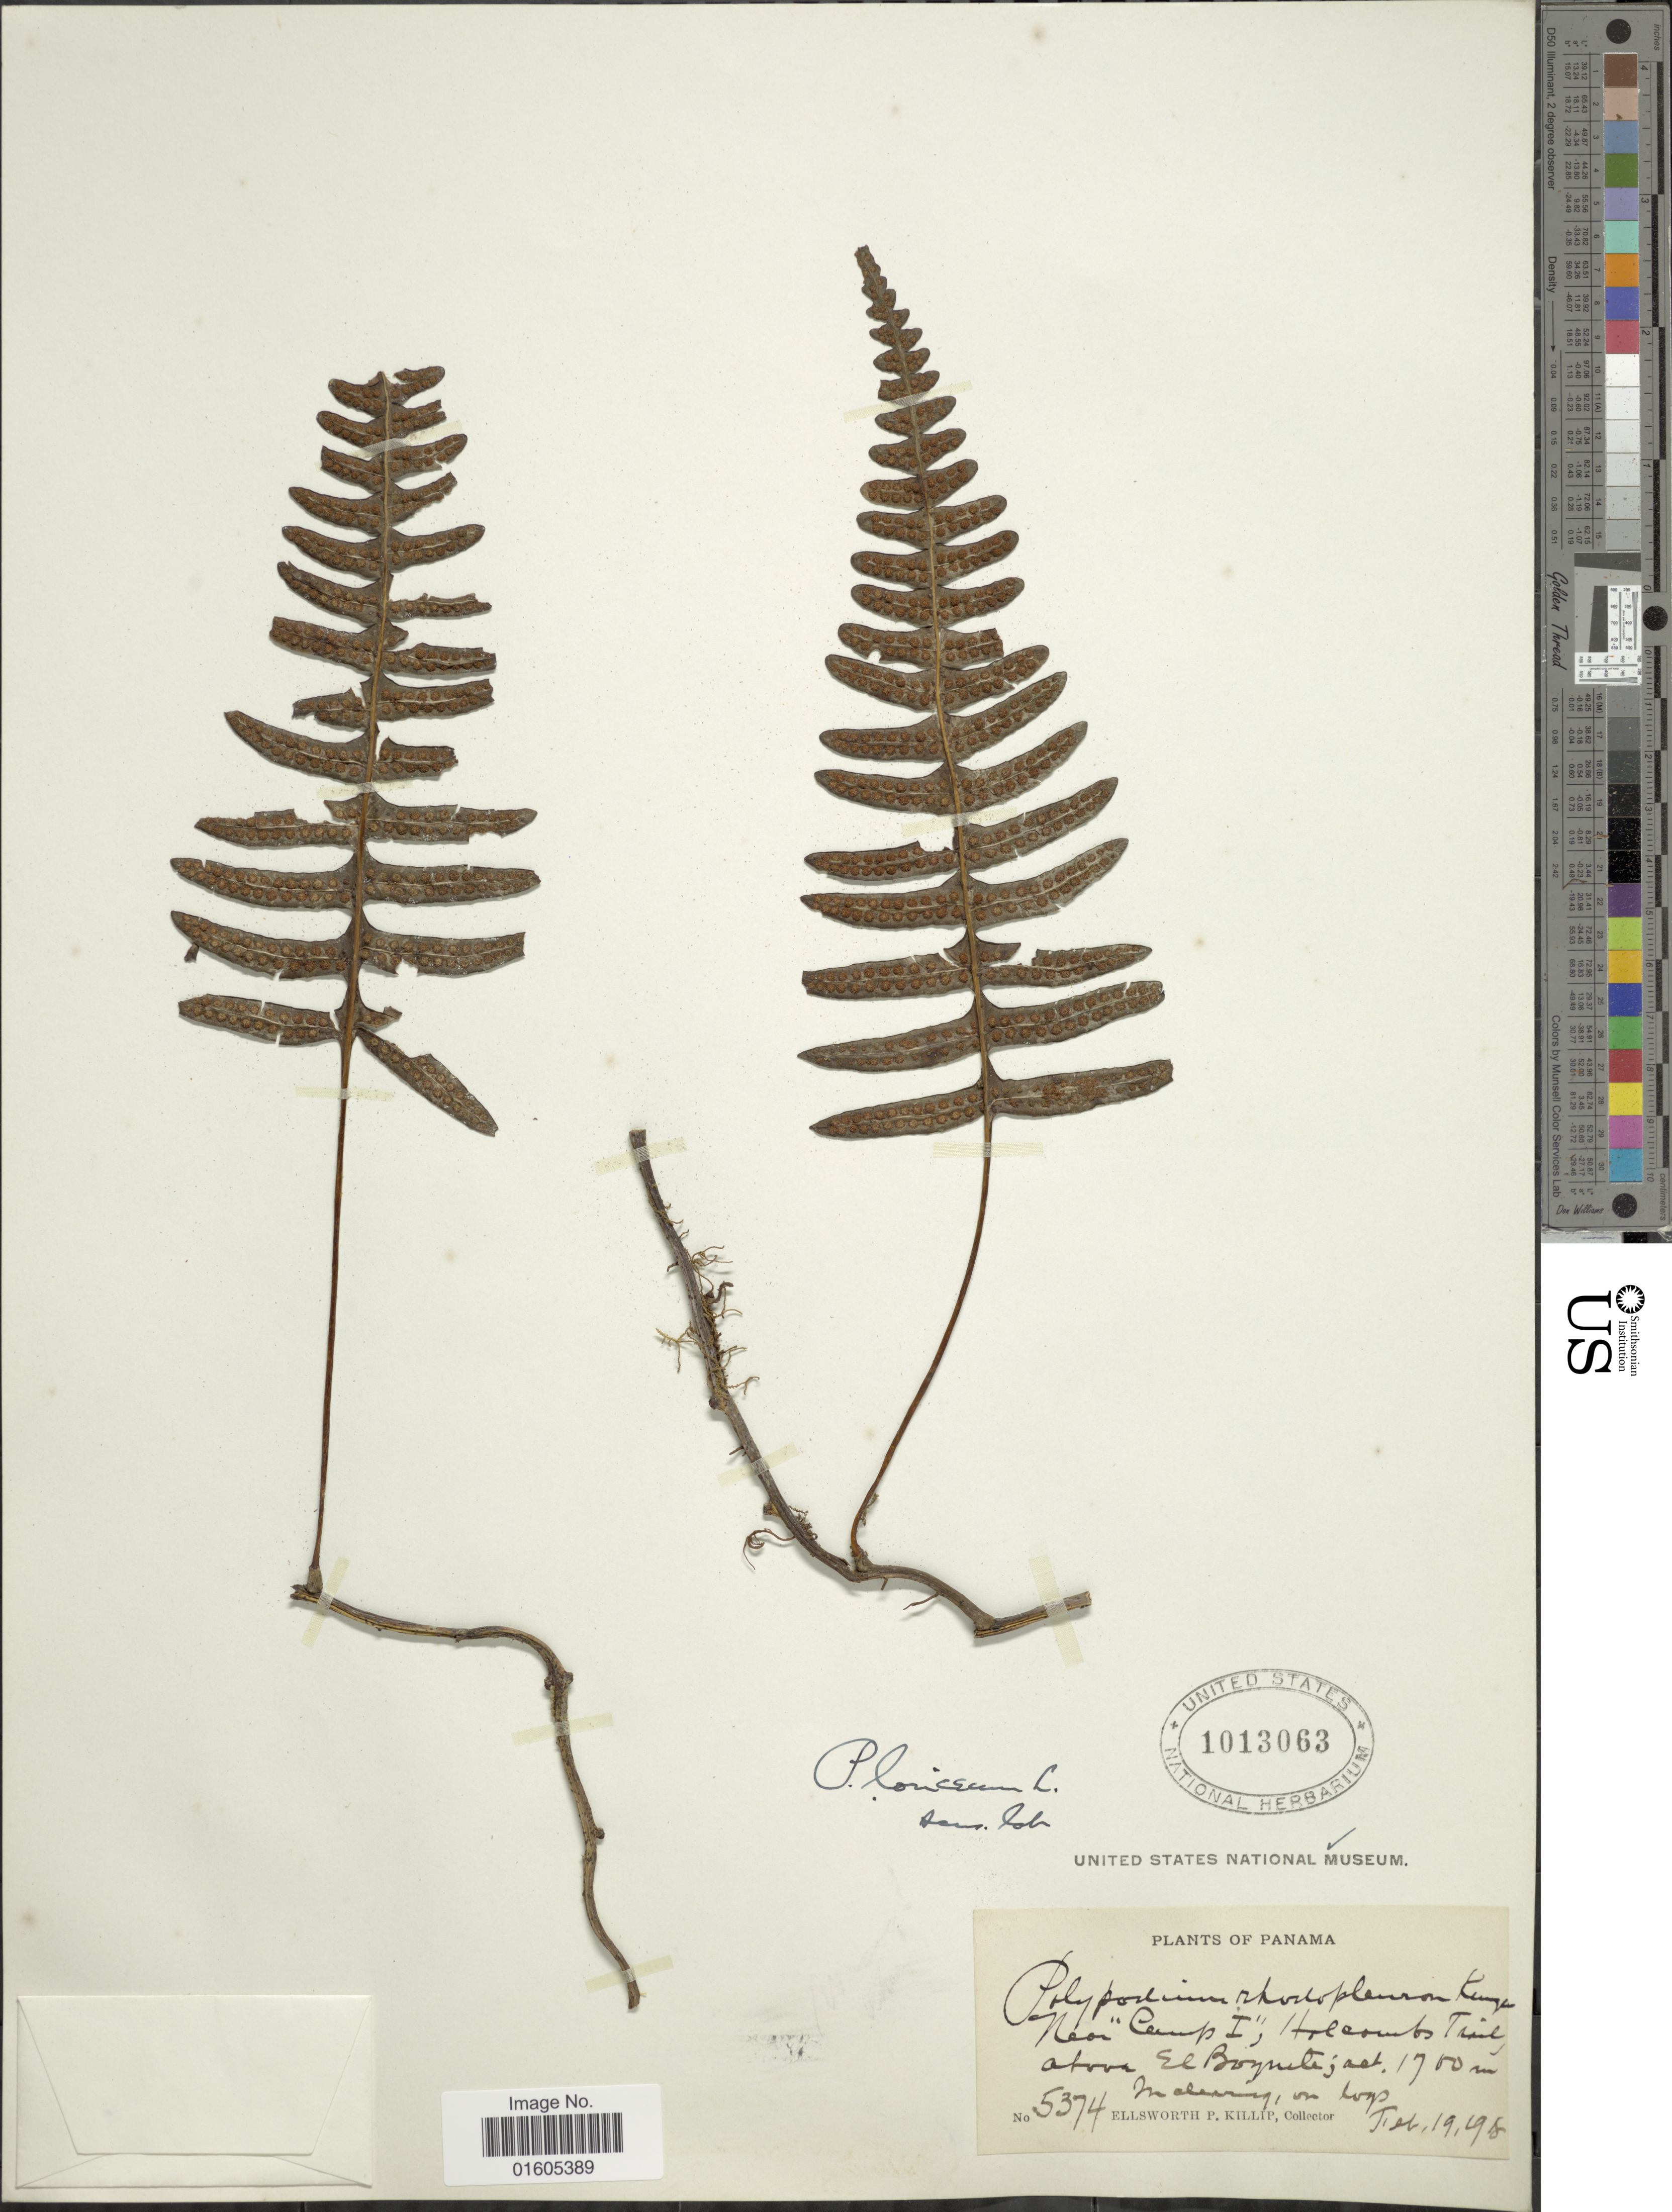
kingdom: Plantae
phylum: Tracheophyta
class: Polypodiopsida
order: Polypodiales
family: Polypodiaceae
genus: Serpocaulon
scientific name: Serpocaulon ptilorhizon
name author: (Christ) A.R. Sm.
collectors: E. P. Killip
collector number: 5374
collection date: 1918-02-19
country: Panama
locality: Near 'Camp I,' Holcombs TRail, above El Boquete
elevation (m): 1700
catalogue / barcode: US 1013063